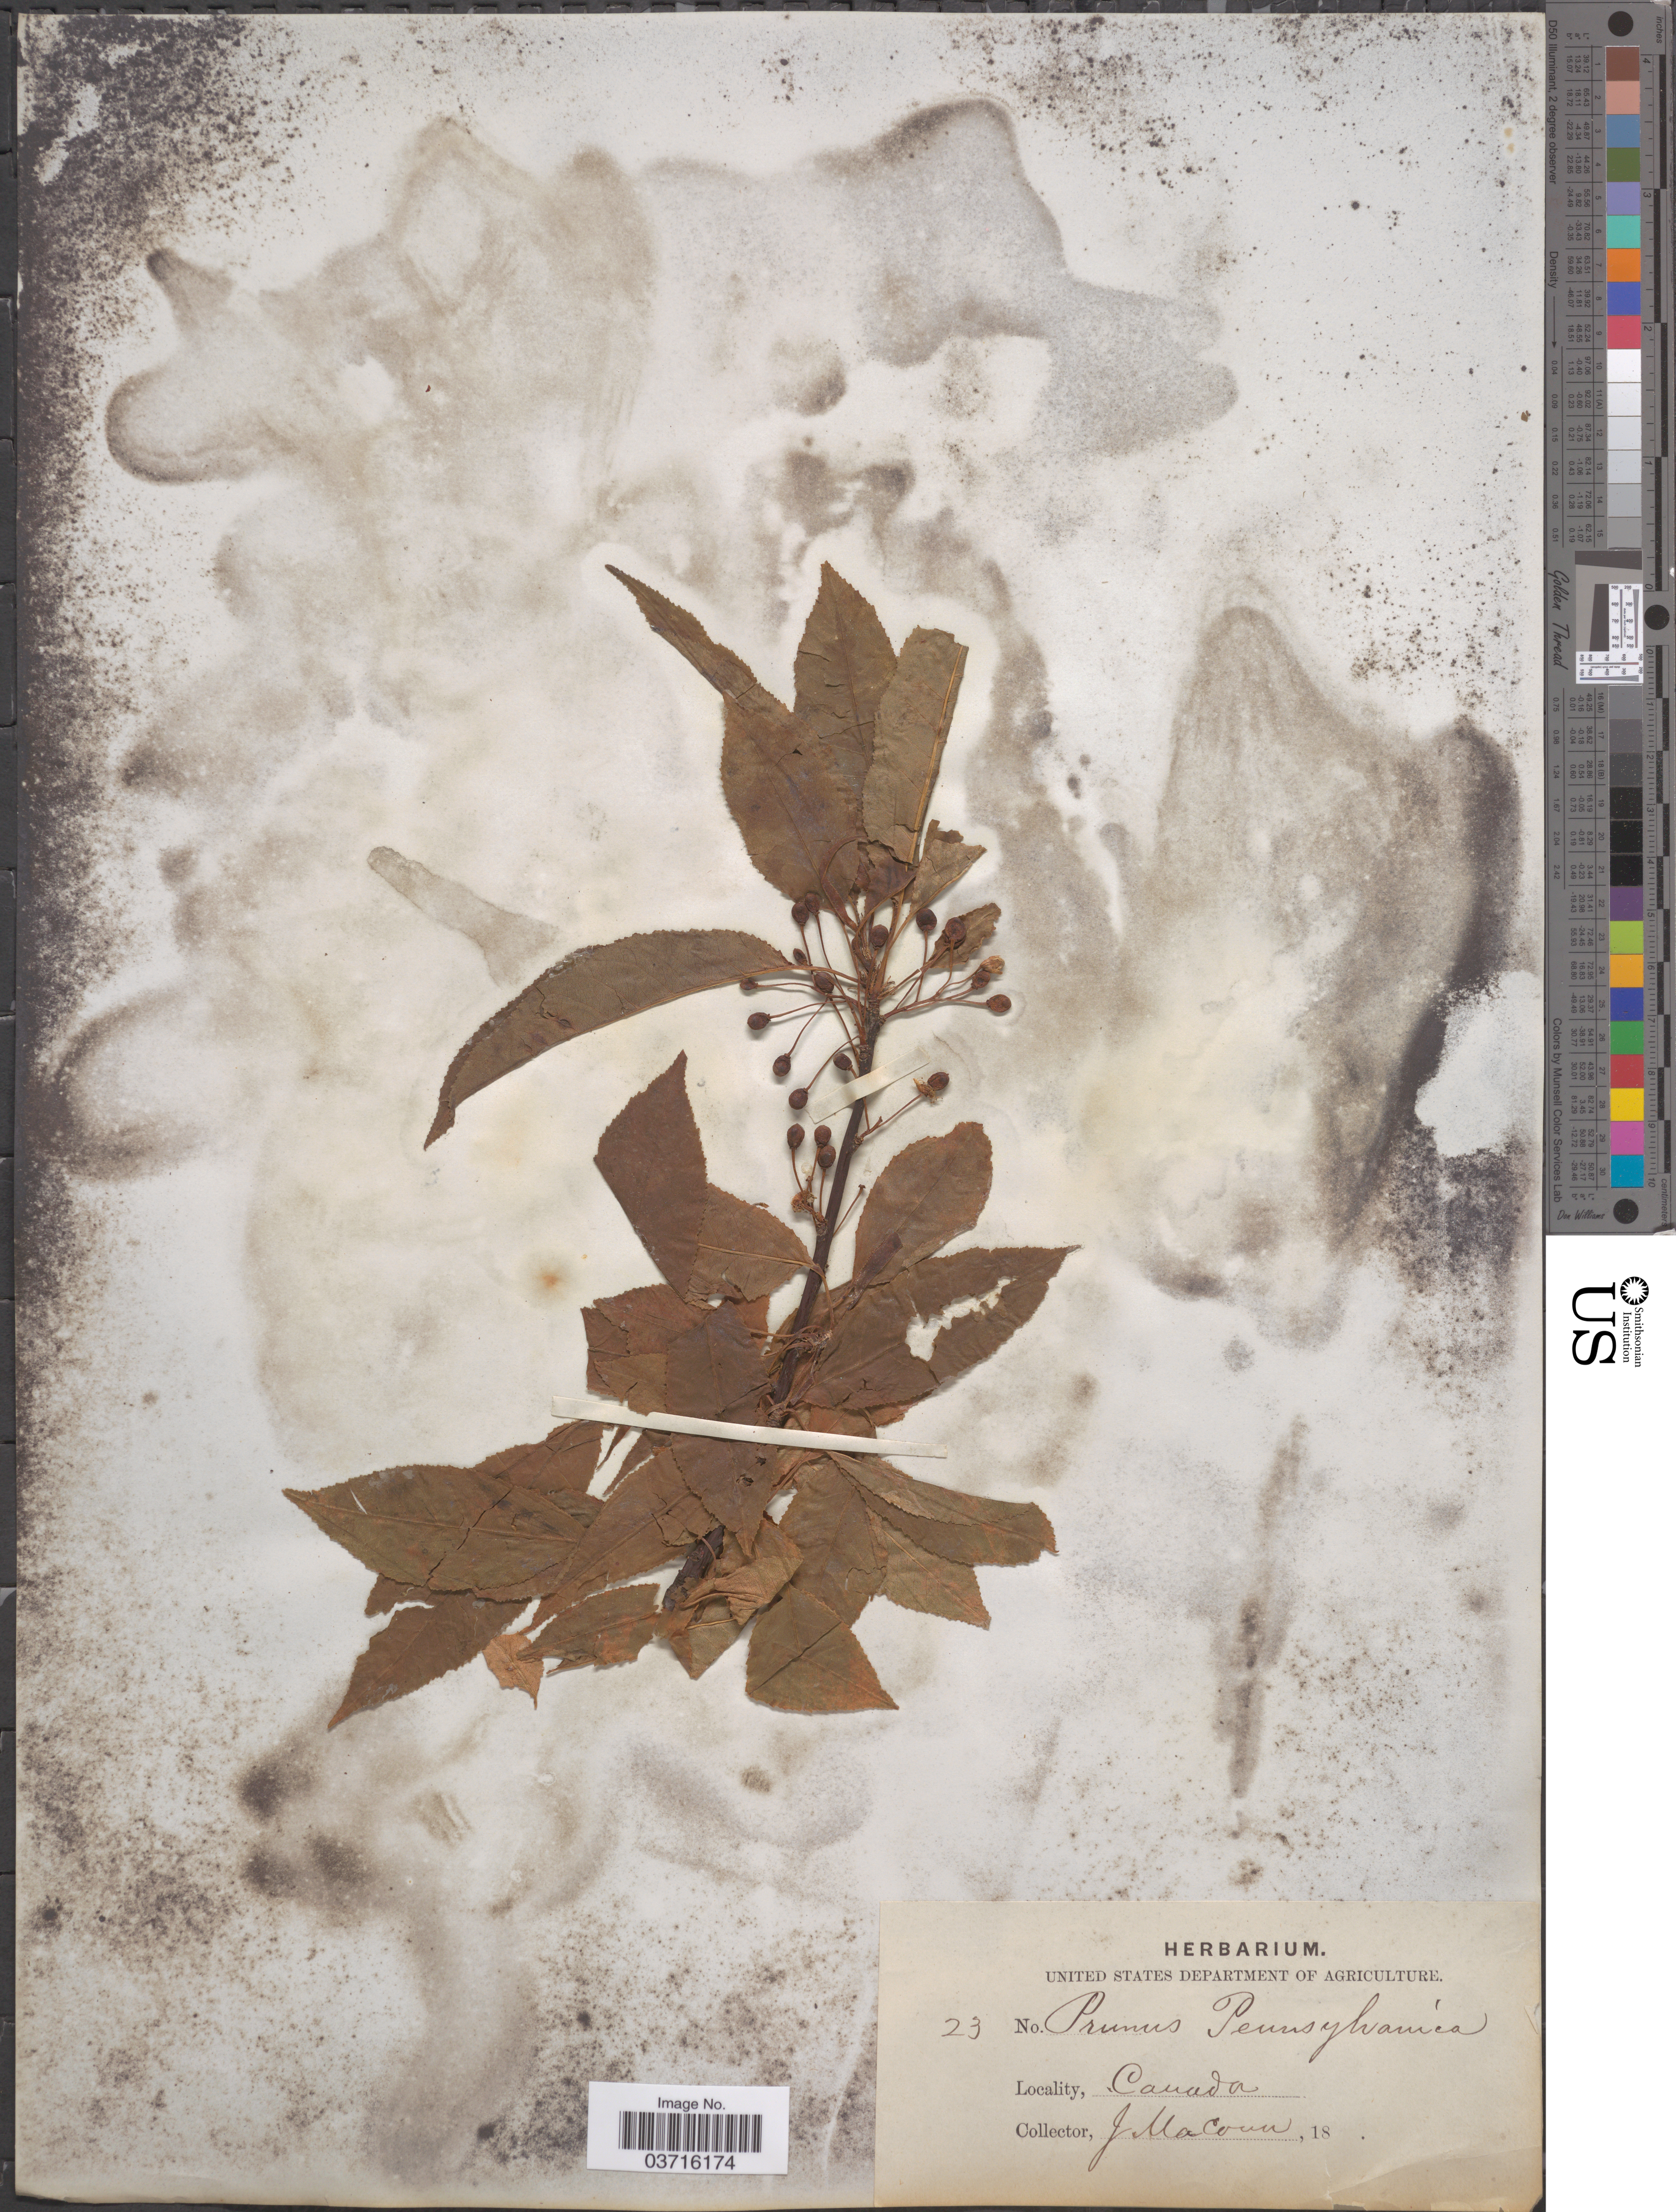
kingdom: Plantae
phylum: Tracheophyta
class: Magnoliopsida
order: Rosales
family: Rosaceae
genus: Prunus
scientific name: Prunus pensylvanica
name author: L. f.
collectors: J. Macoun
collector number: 23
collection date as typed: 18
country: Canada